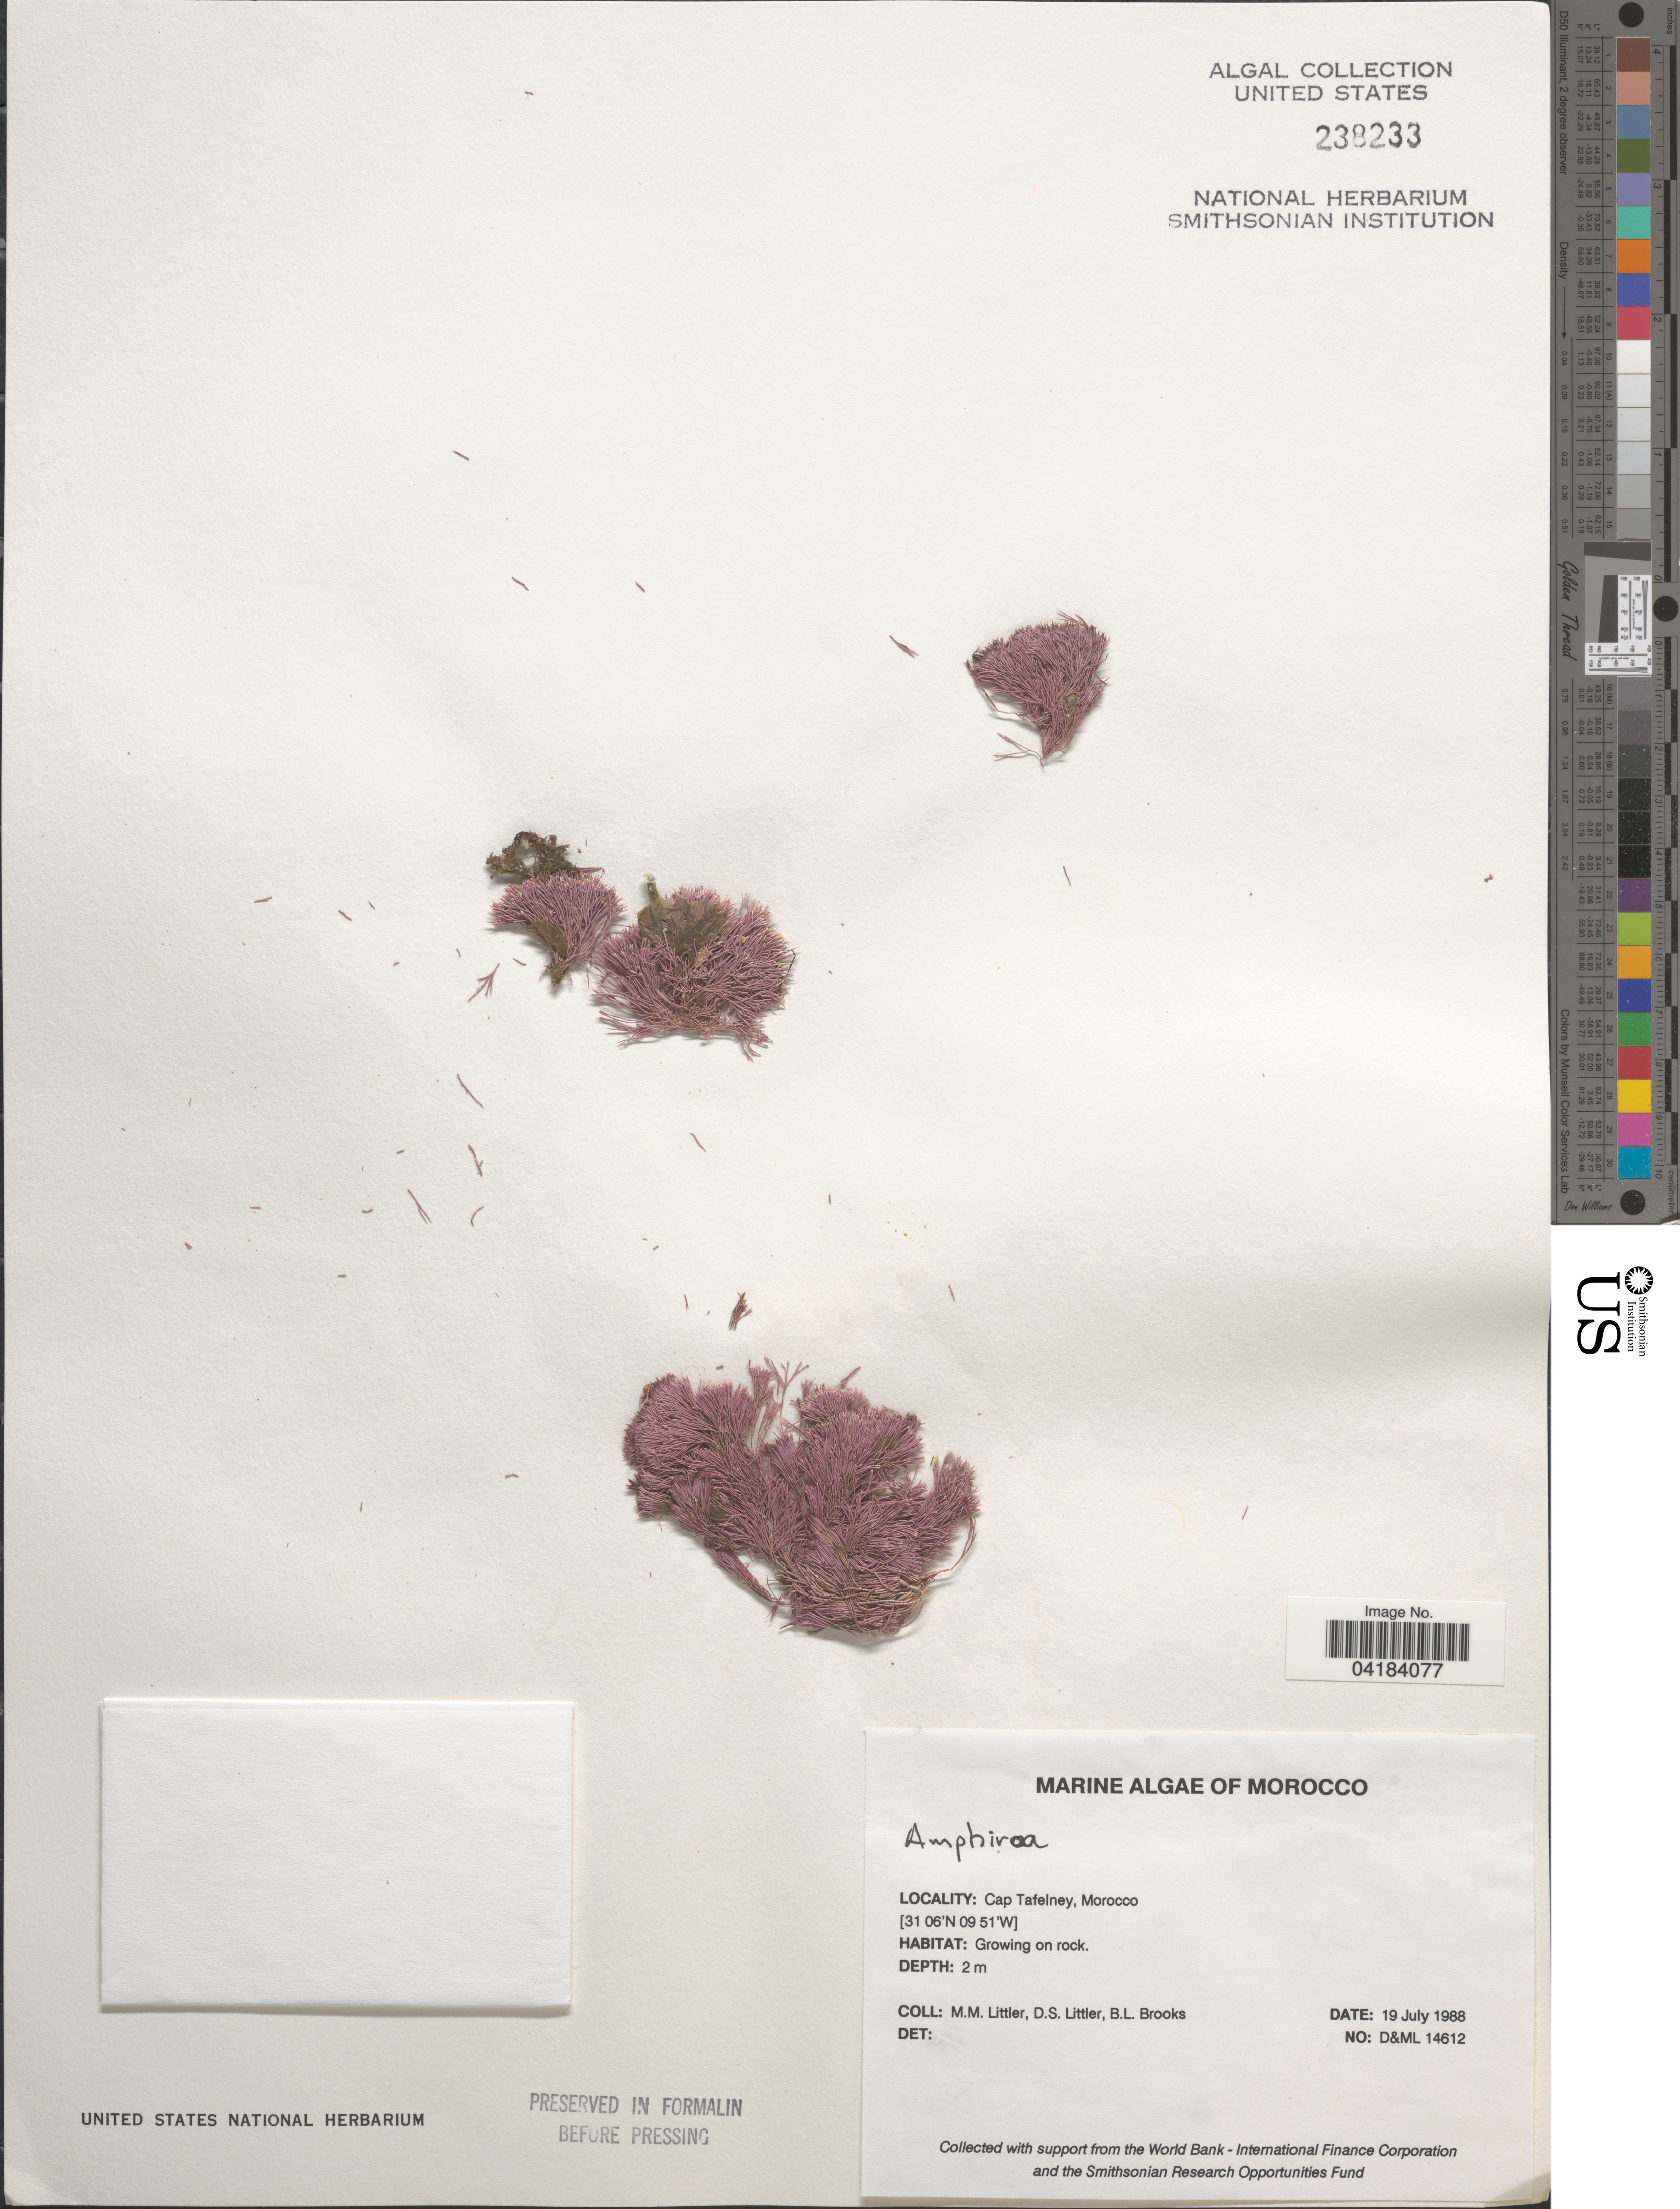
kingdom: Plantae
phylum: Rhodophyta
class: Florideophyceae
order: Corallinales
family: Lithophyllaceae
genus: Amphiroa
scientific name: Amphiroa sp.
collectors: D. S. Littler & B. Brooks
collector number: D&ML14612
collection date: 1988-07-19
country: Morocco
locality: Cap Tafelney.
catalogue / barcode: US 238233